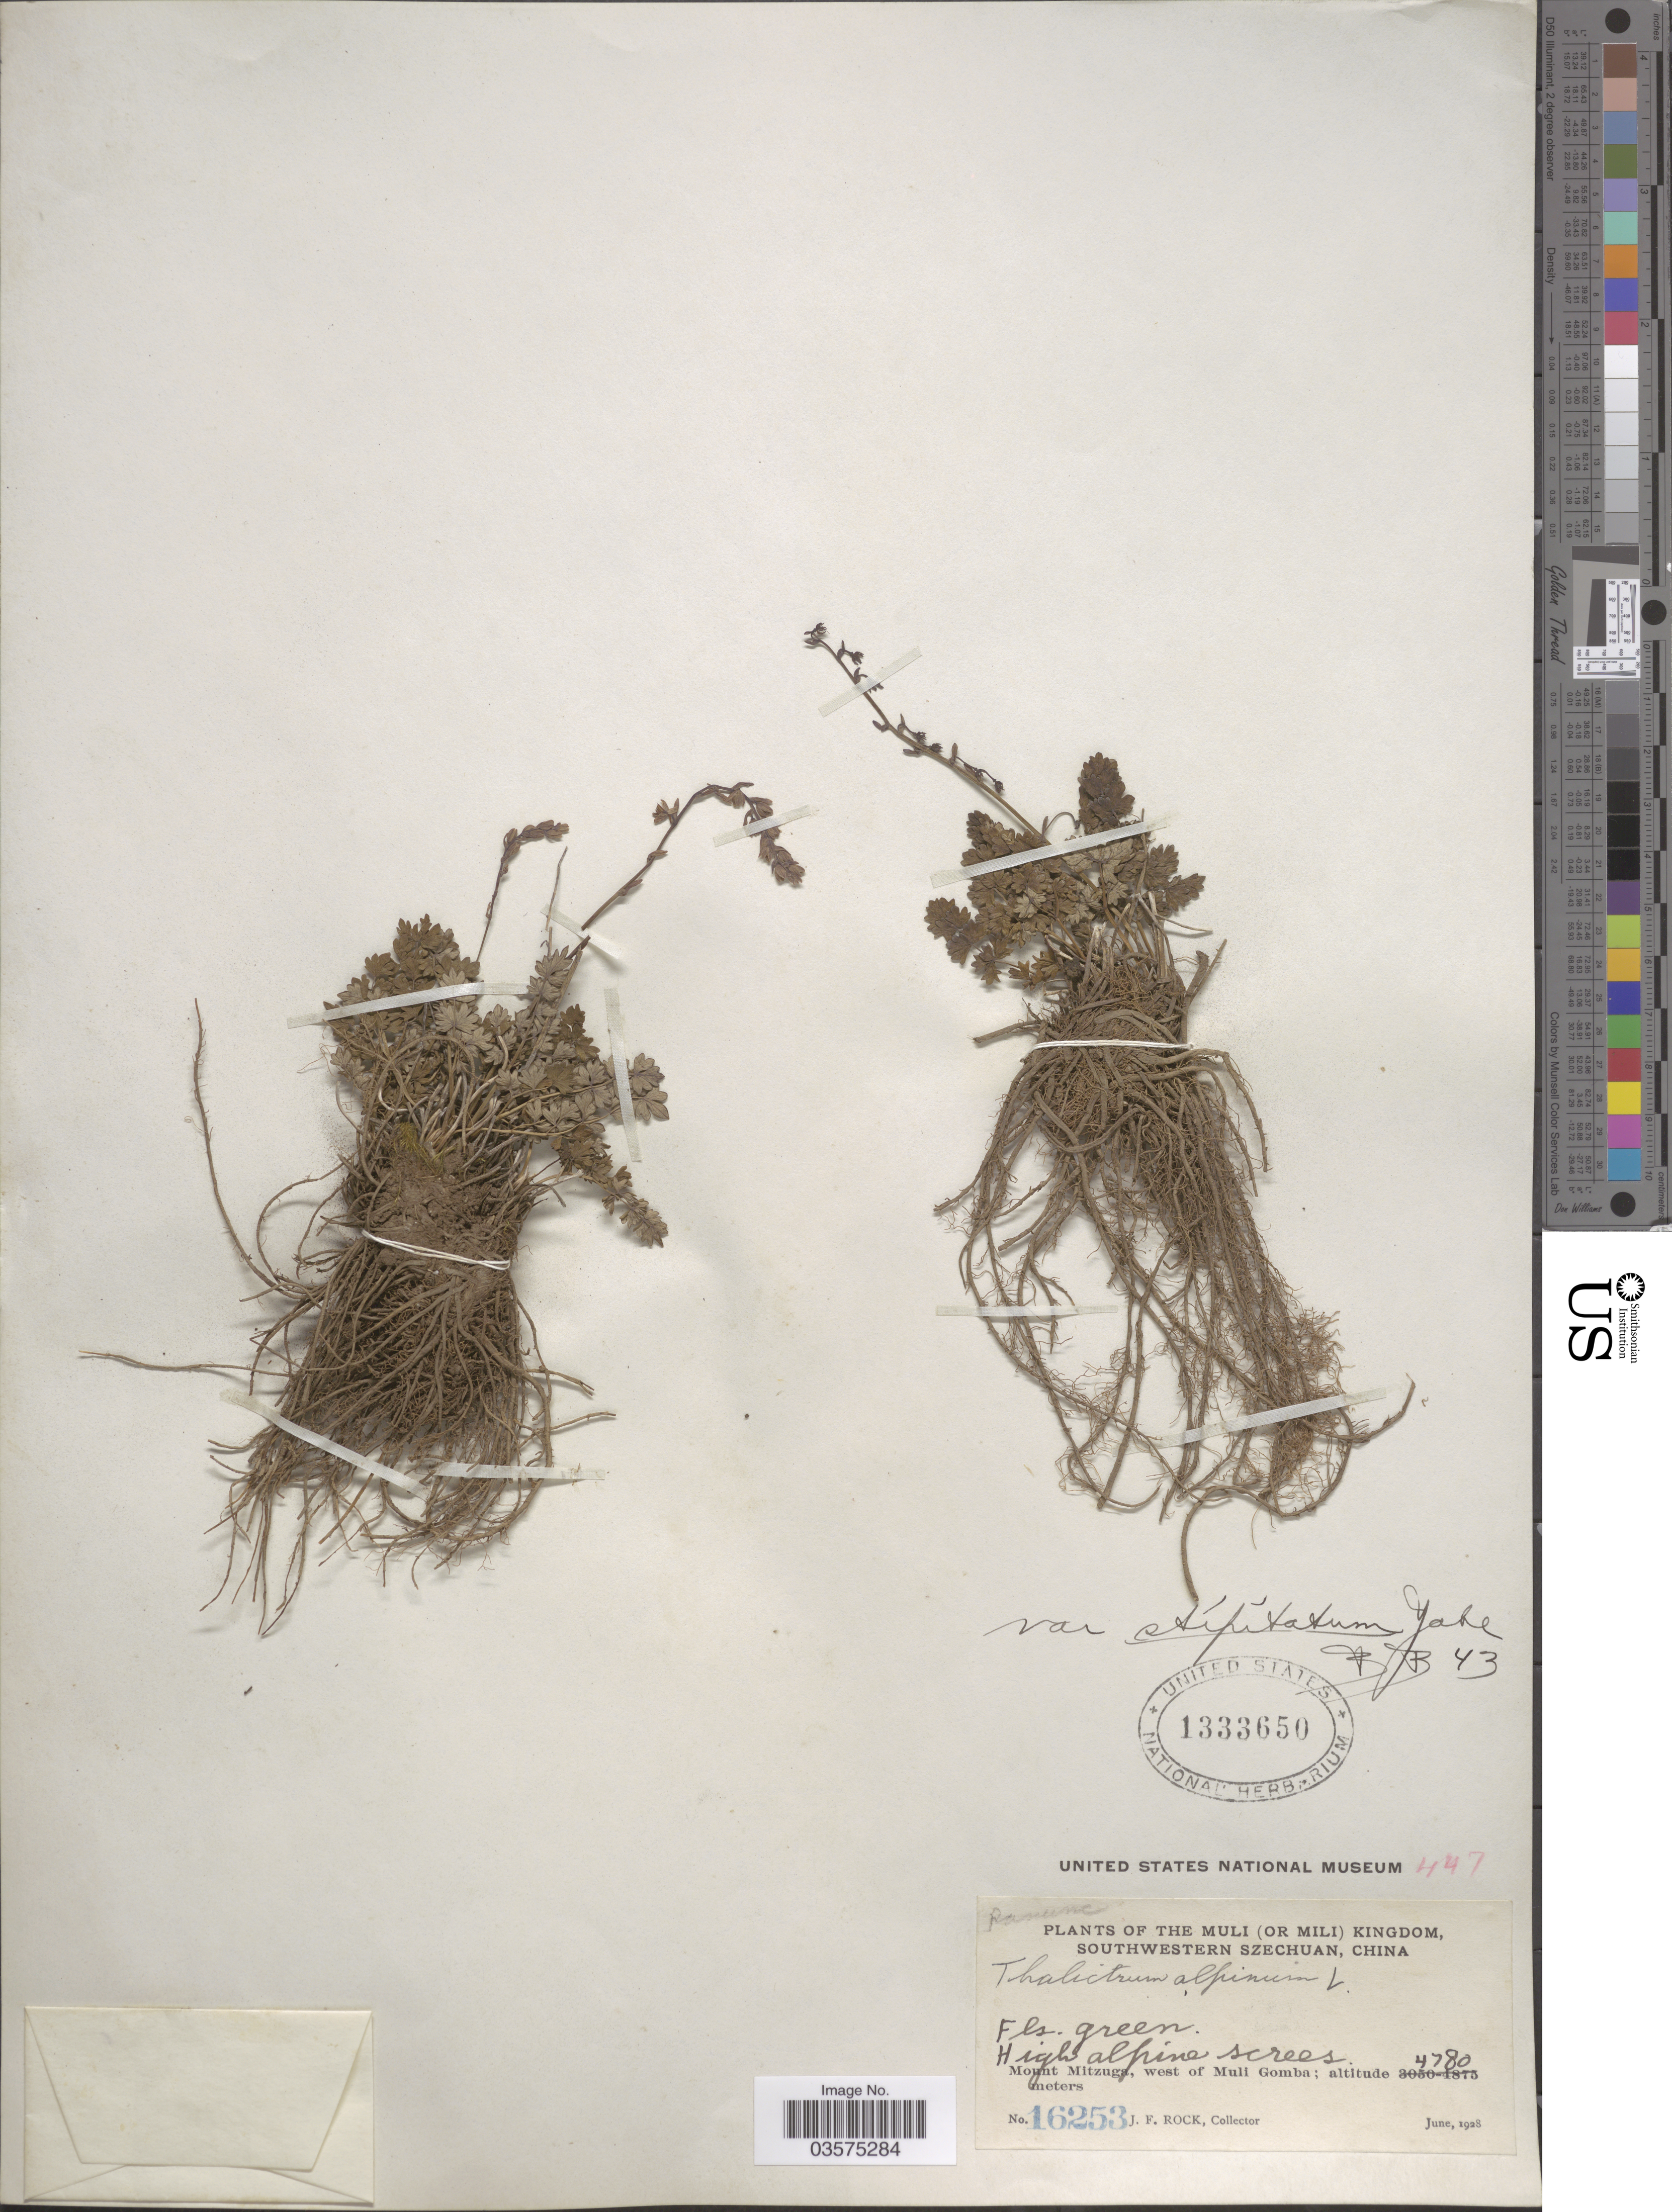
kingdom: Plantae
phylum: Tracheophyta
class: Magnoliopsida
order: Ranunculales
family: Ranunculaceae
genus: Thalictrum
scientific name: Thalictrum alpinum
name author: L.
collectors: J. Rock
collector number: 16253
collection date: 1928-06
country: China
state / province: Sichuan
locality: The Muli (or Mili) Kingdom, Southwestern Szechuan. Mount Mitzuga, west of Muli Gomba.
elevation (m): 4780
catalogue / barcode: US 1333650